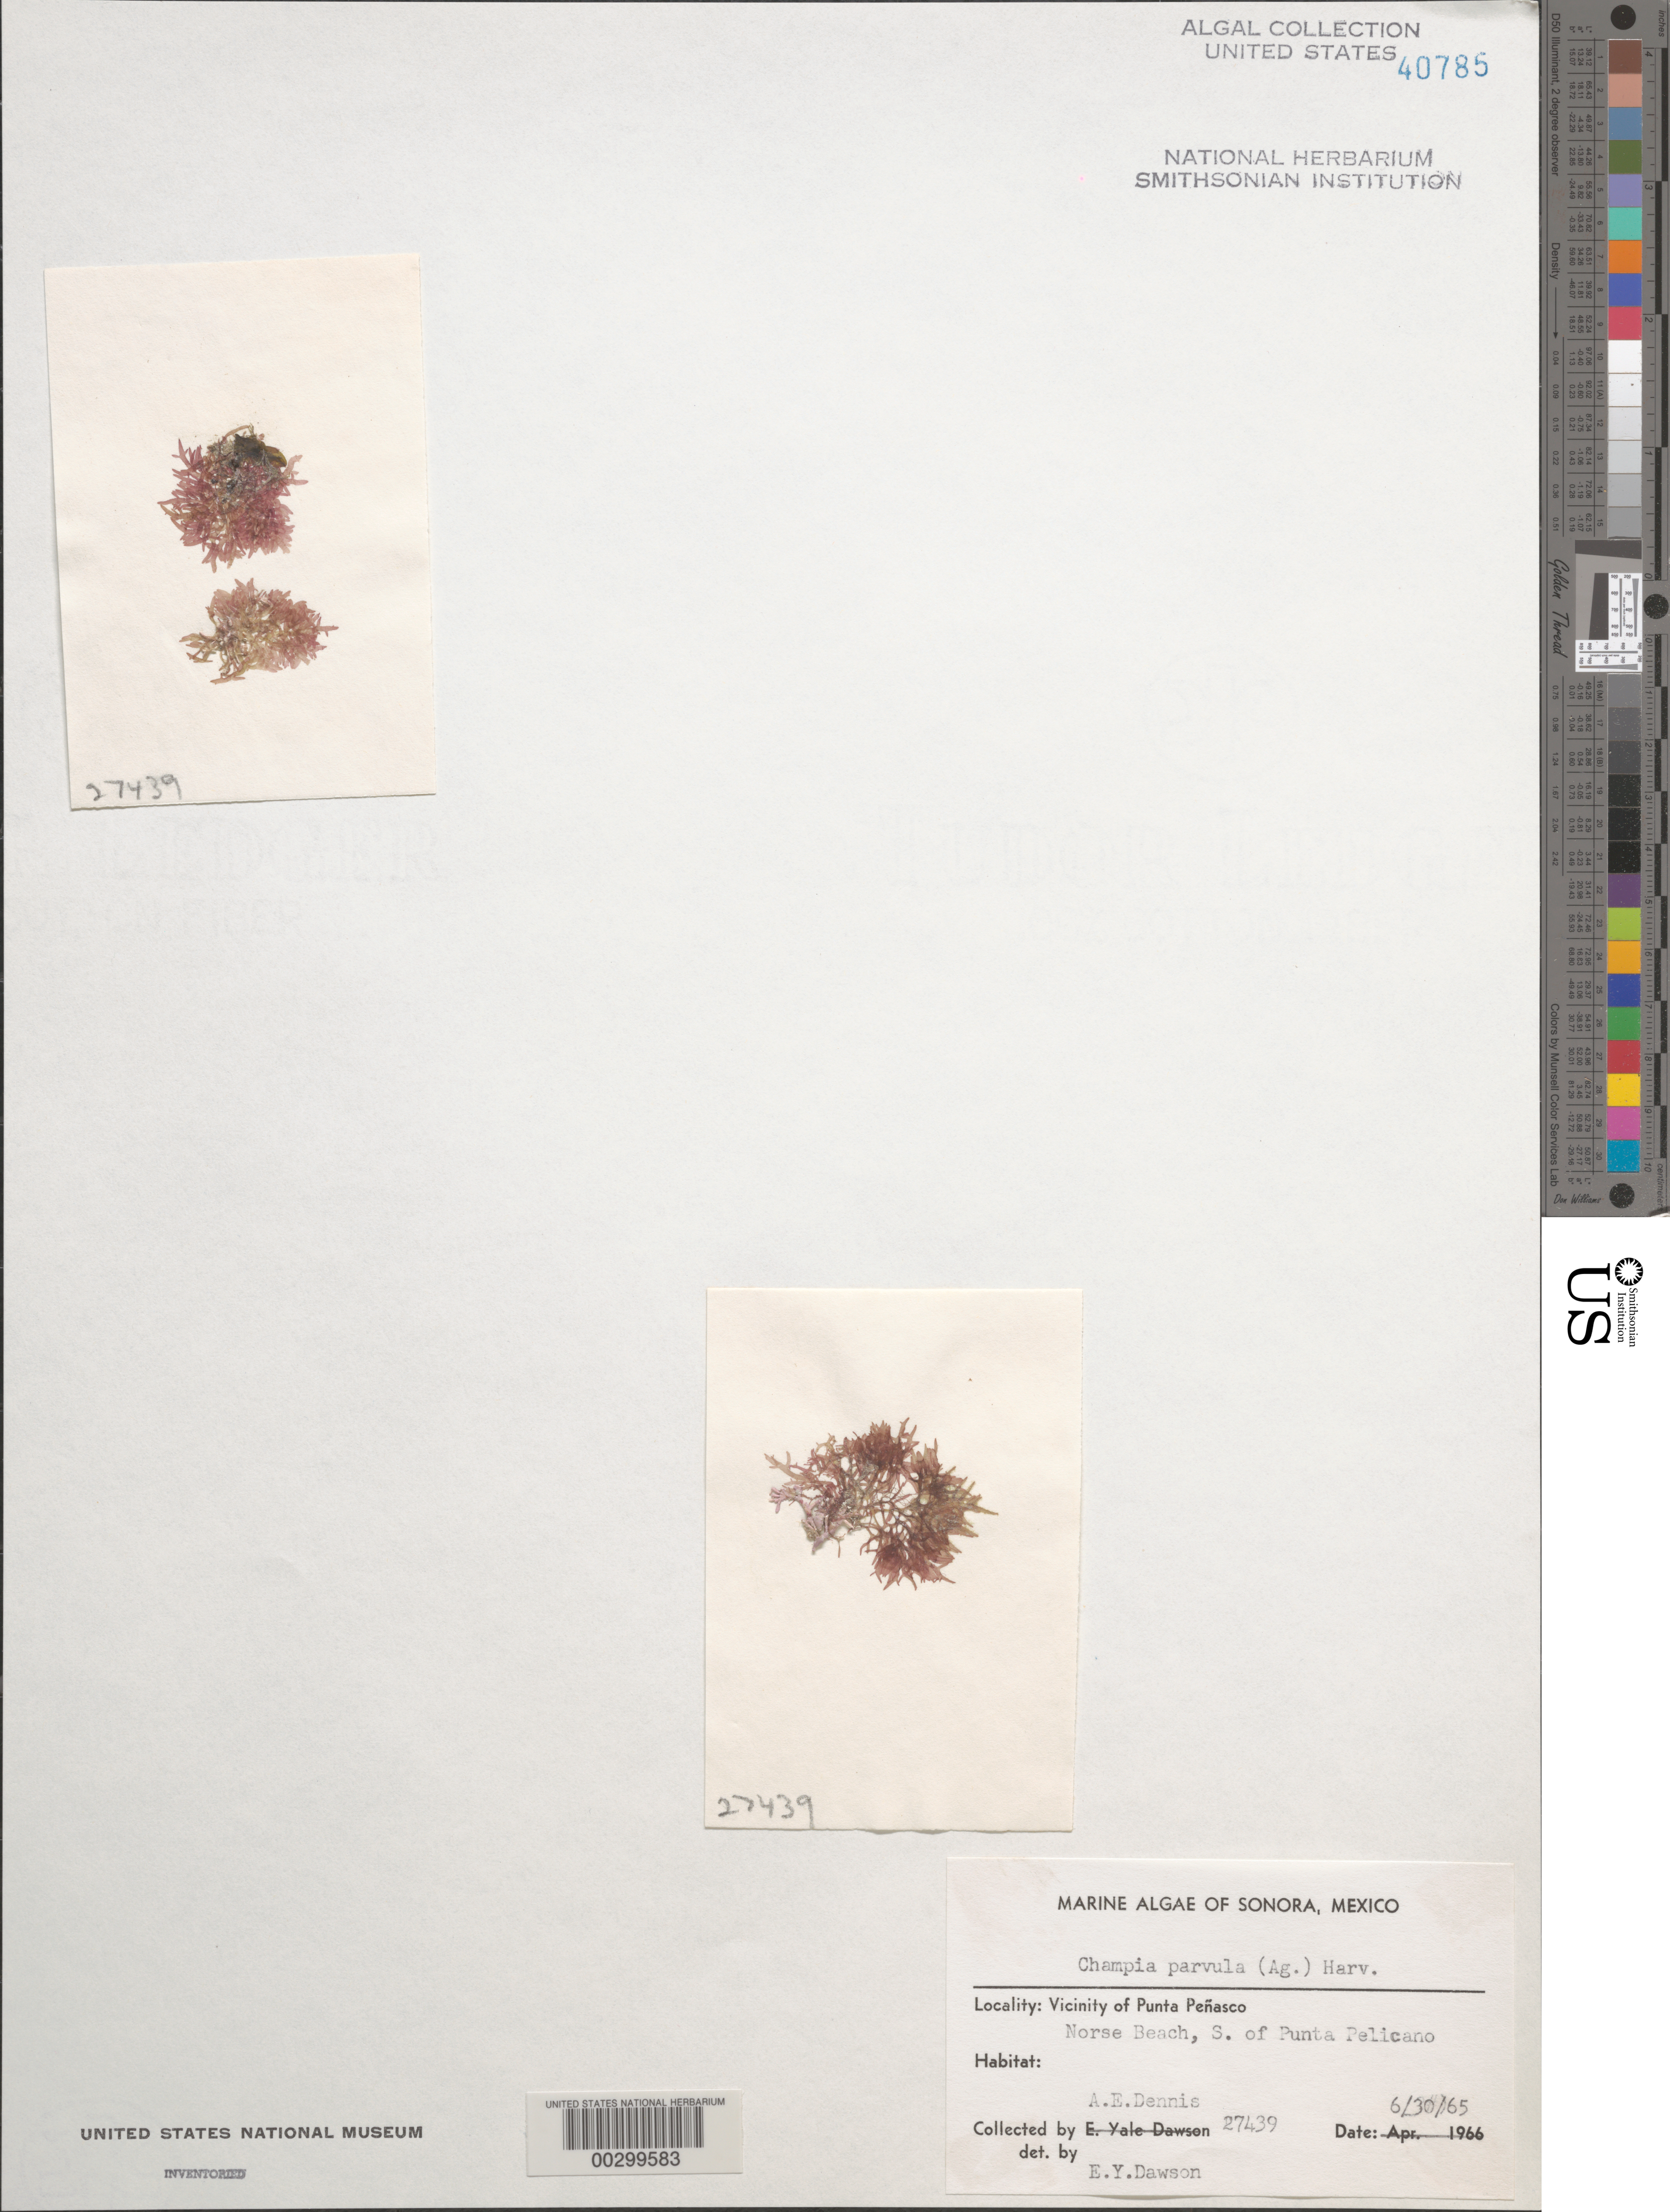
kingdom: Plantae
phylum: Rhodophyta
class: Florideophyceae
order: Rhodymeniales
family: Champiaceae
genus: Champia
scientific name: Champia parvula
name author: (C. Agardh) Harv.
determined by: Dawson, E. Y.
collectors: A. Dennis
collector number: EYD 27439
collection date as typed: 30 Jun 1965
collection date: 1965-06-30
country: Mexico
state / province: Sonora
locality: Norse Beach, south of Punta Pelicano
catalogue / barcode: US 40785